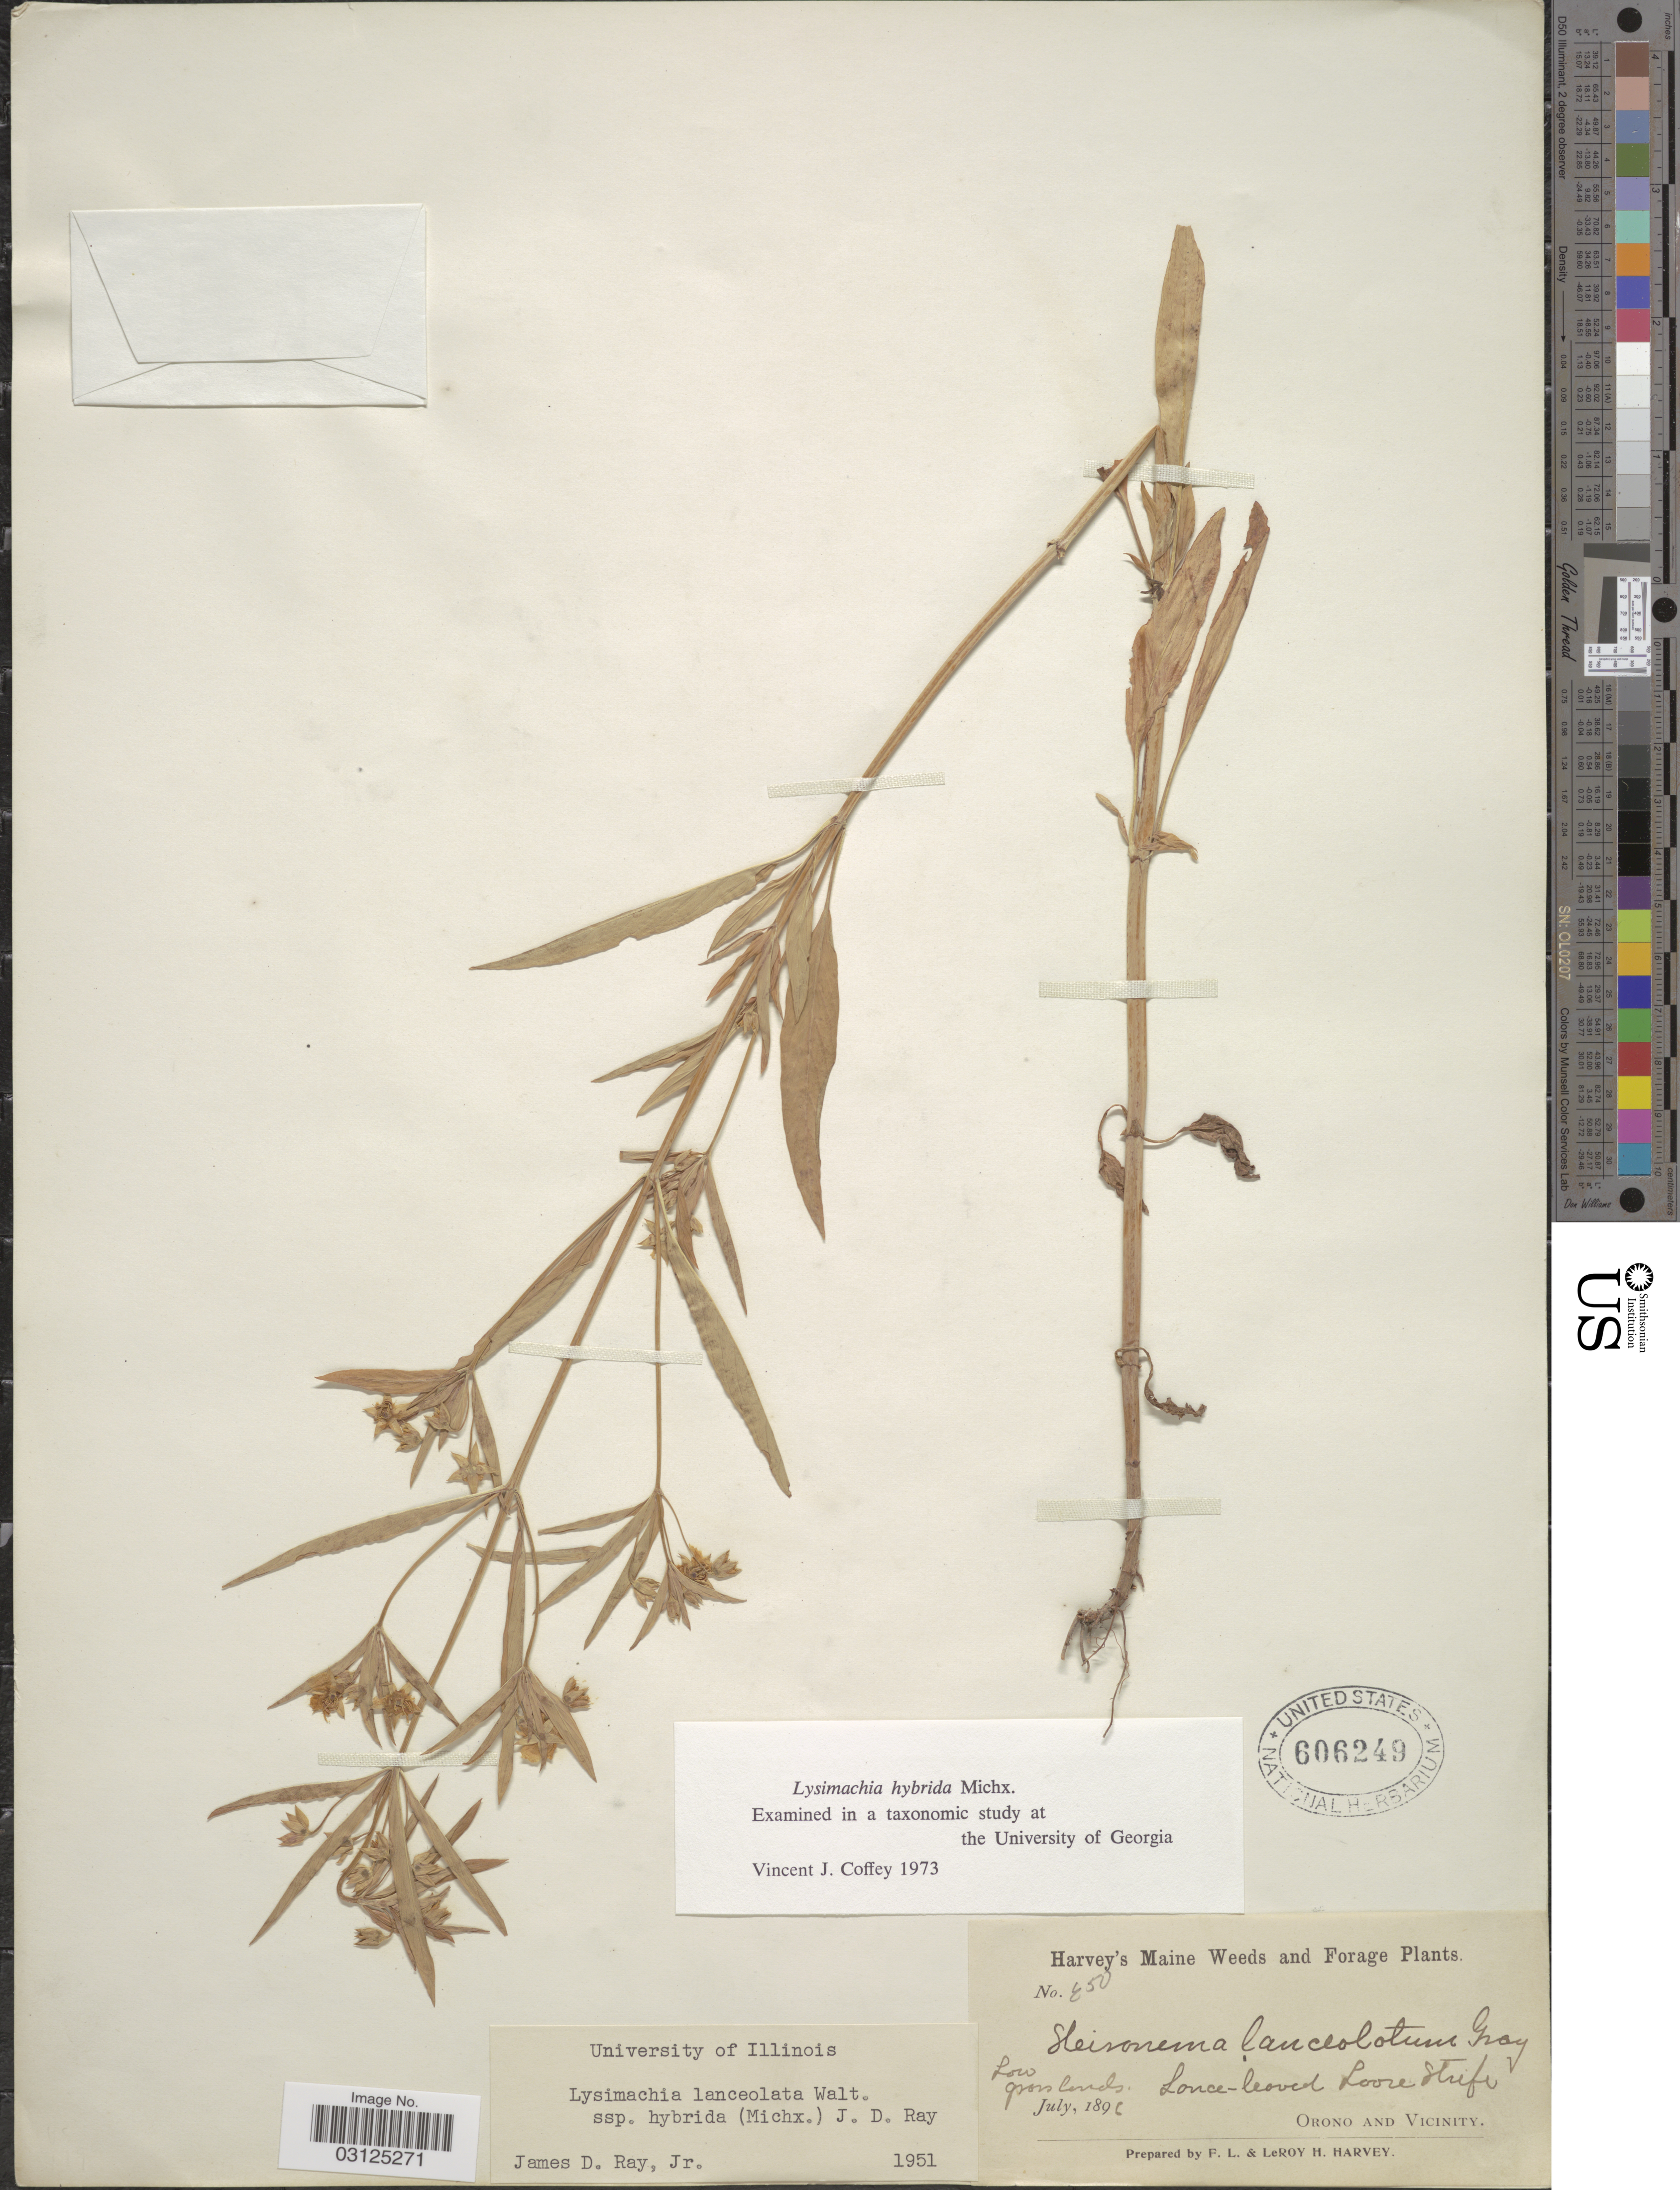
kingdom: Plantae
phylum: Tracheophyta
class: Magnoliopsida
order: Ericales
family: Primulaceae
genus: Lysimachia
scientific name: Lysimachia hybrida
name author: Michx.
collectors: F. L. Harvey & L. H. Harvey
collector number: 750*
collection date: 1896-07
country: United States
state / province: Maine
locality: Orono and Vicinity.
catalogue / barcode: US 606249